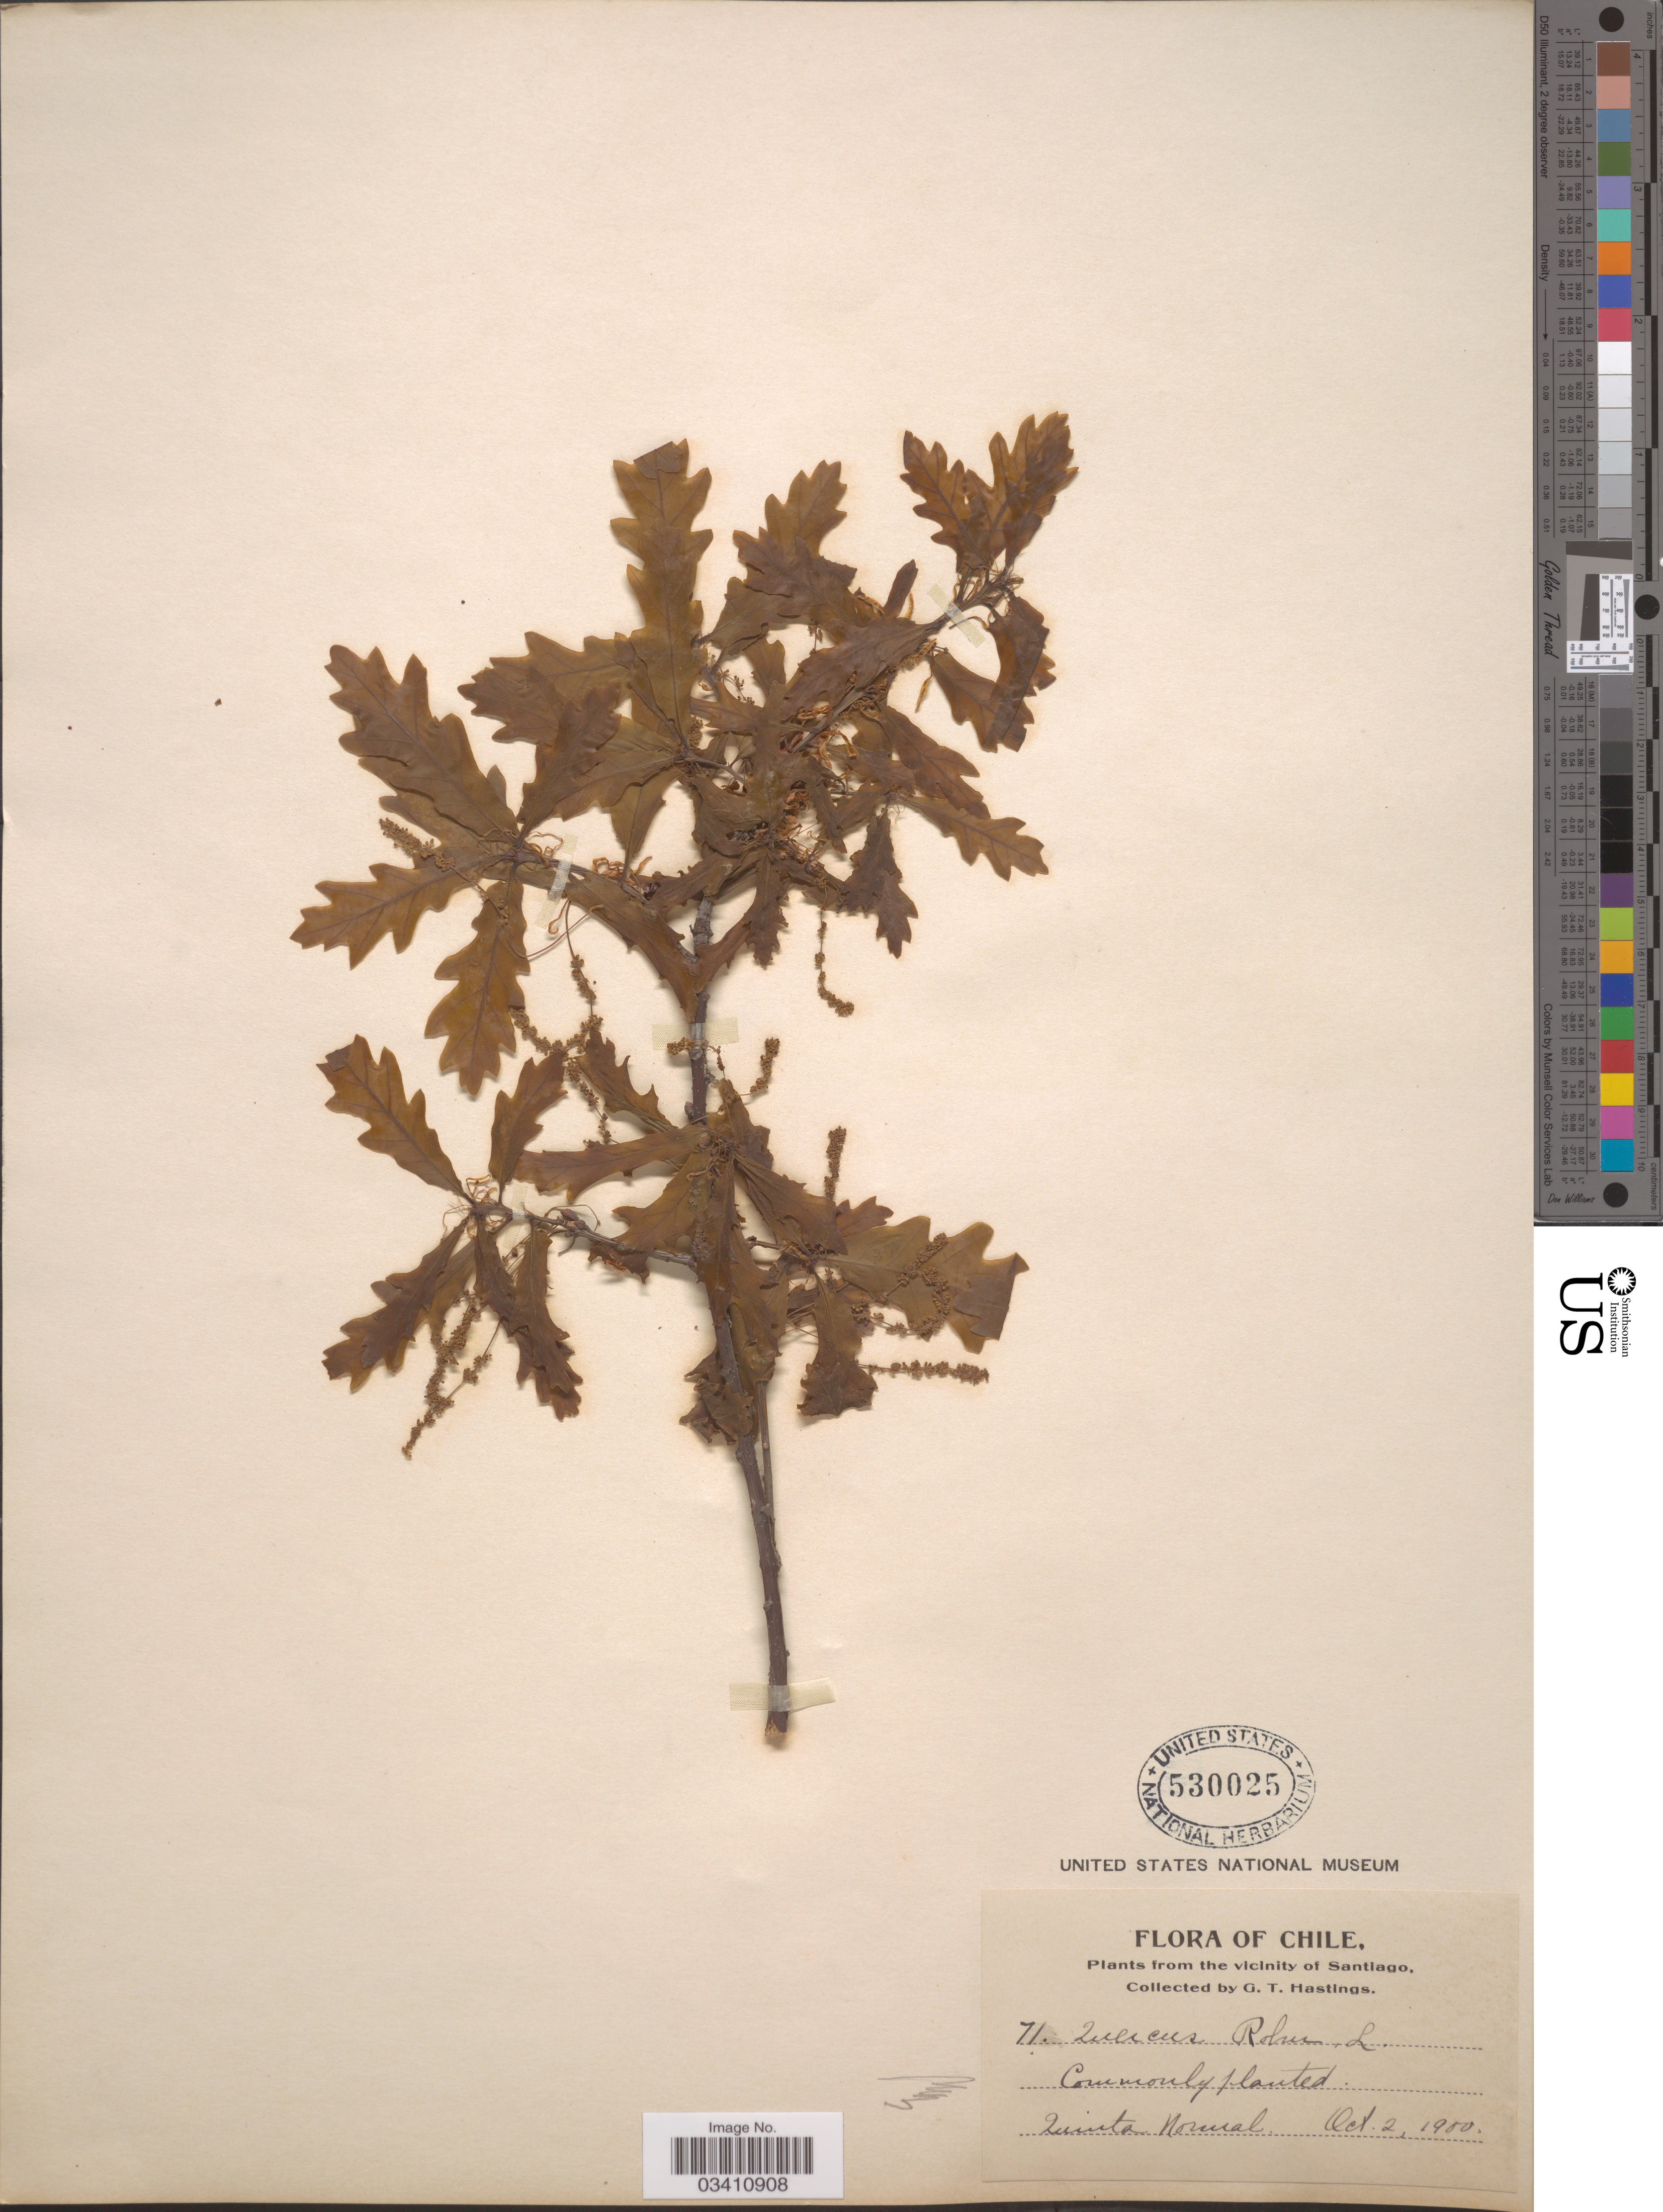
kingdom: Plantae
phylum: Tracheophyta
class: Magnoliopsida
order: Fagales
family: Fagaceae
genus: Quercus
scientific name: Quercus robur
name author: L.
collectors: G. Hastings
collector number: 71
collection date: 1900-10-02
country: Chile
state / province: Región Metropolitana (RM)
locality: The vicinity of Santiago. Quinta Normal.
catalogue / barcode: US 530025